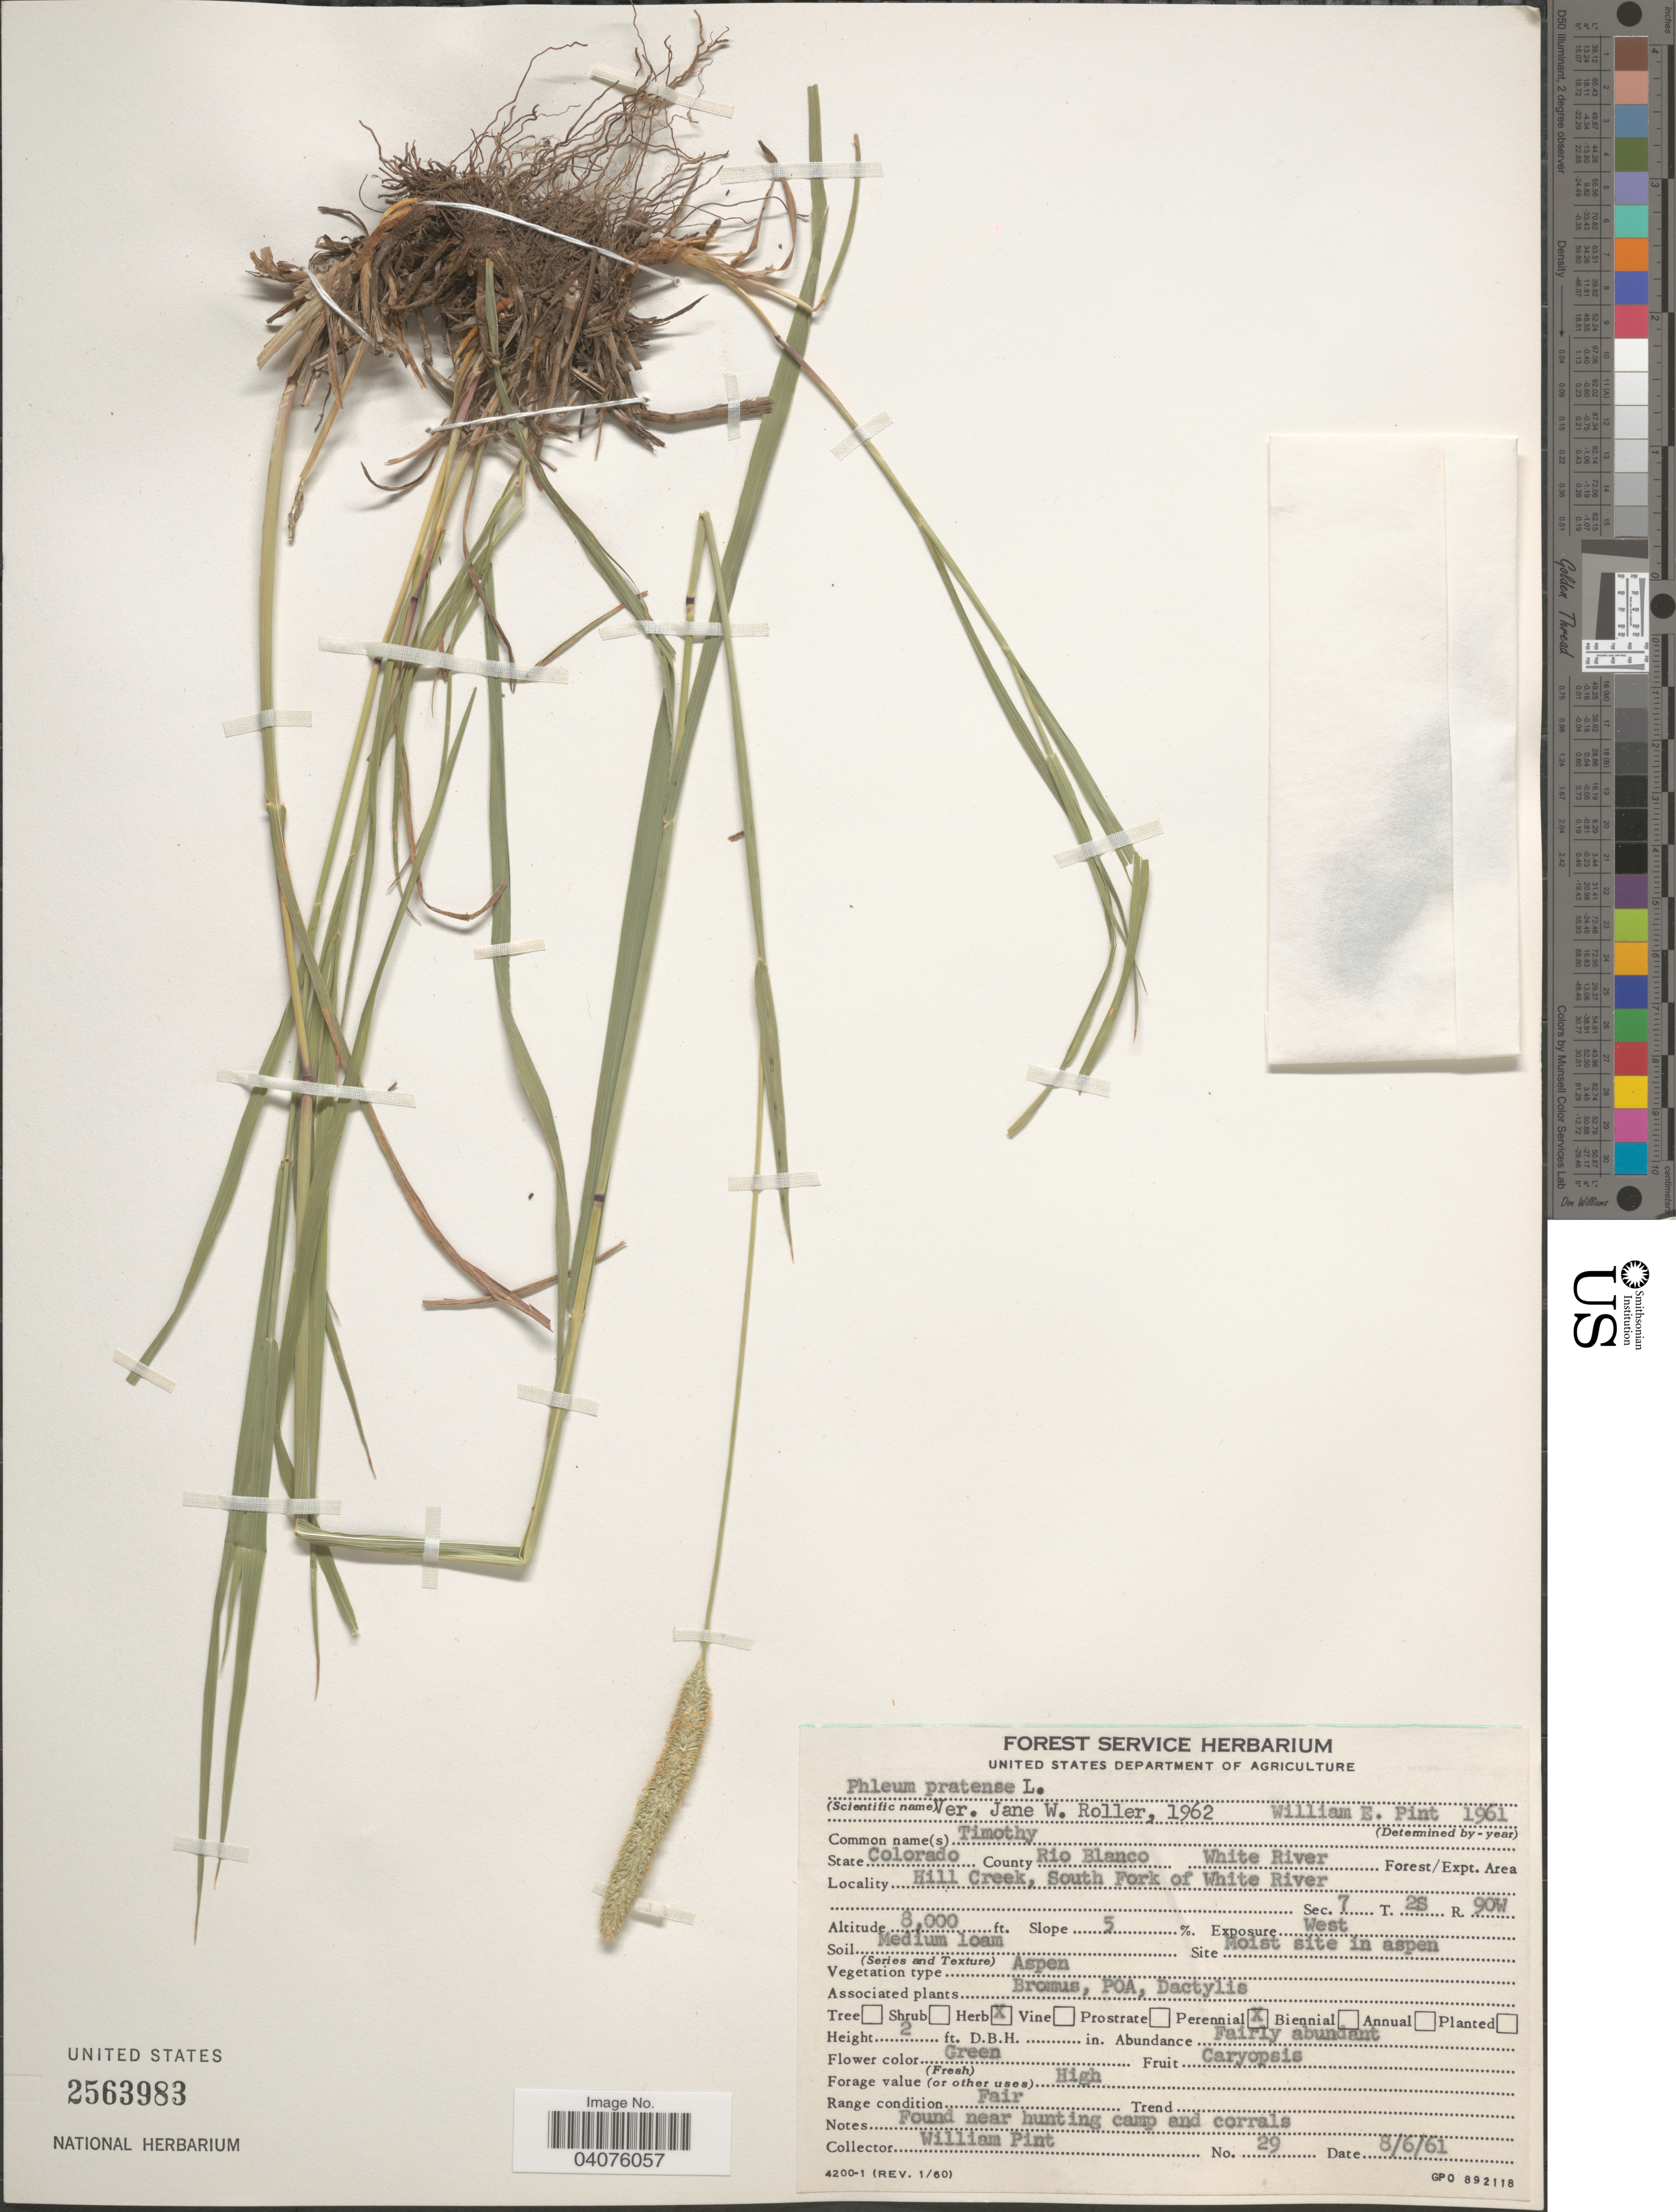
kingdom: Plantae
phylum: Tracheophyta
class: Liliopsida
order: Poales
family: Poaceae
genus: Phleum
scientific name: Phleum pratense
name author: L.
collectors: W. Pint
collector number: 29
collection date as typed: Transcribed d/m/y: 6/8/61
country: United States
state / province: Colorado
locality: County Rio Blanco. White River Forest/Expt. Area. Hill Creek, South Fork of White River. Sec. 7 T. 2S R. 90W. Slope 5%.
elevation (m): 2438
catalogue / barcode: US 2563983